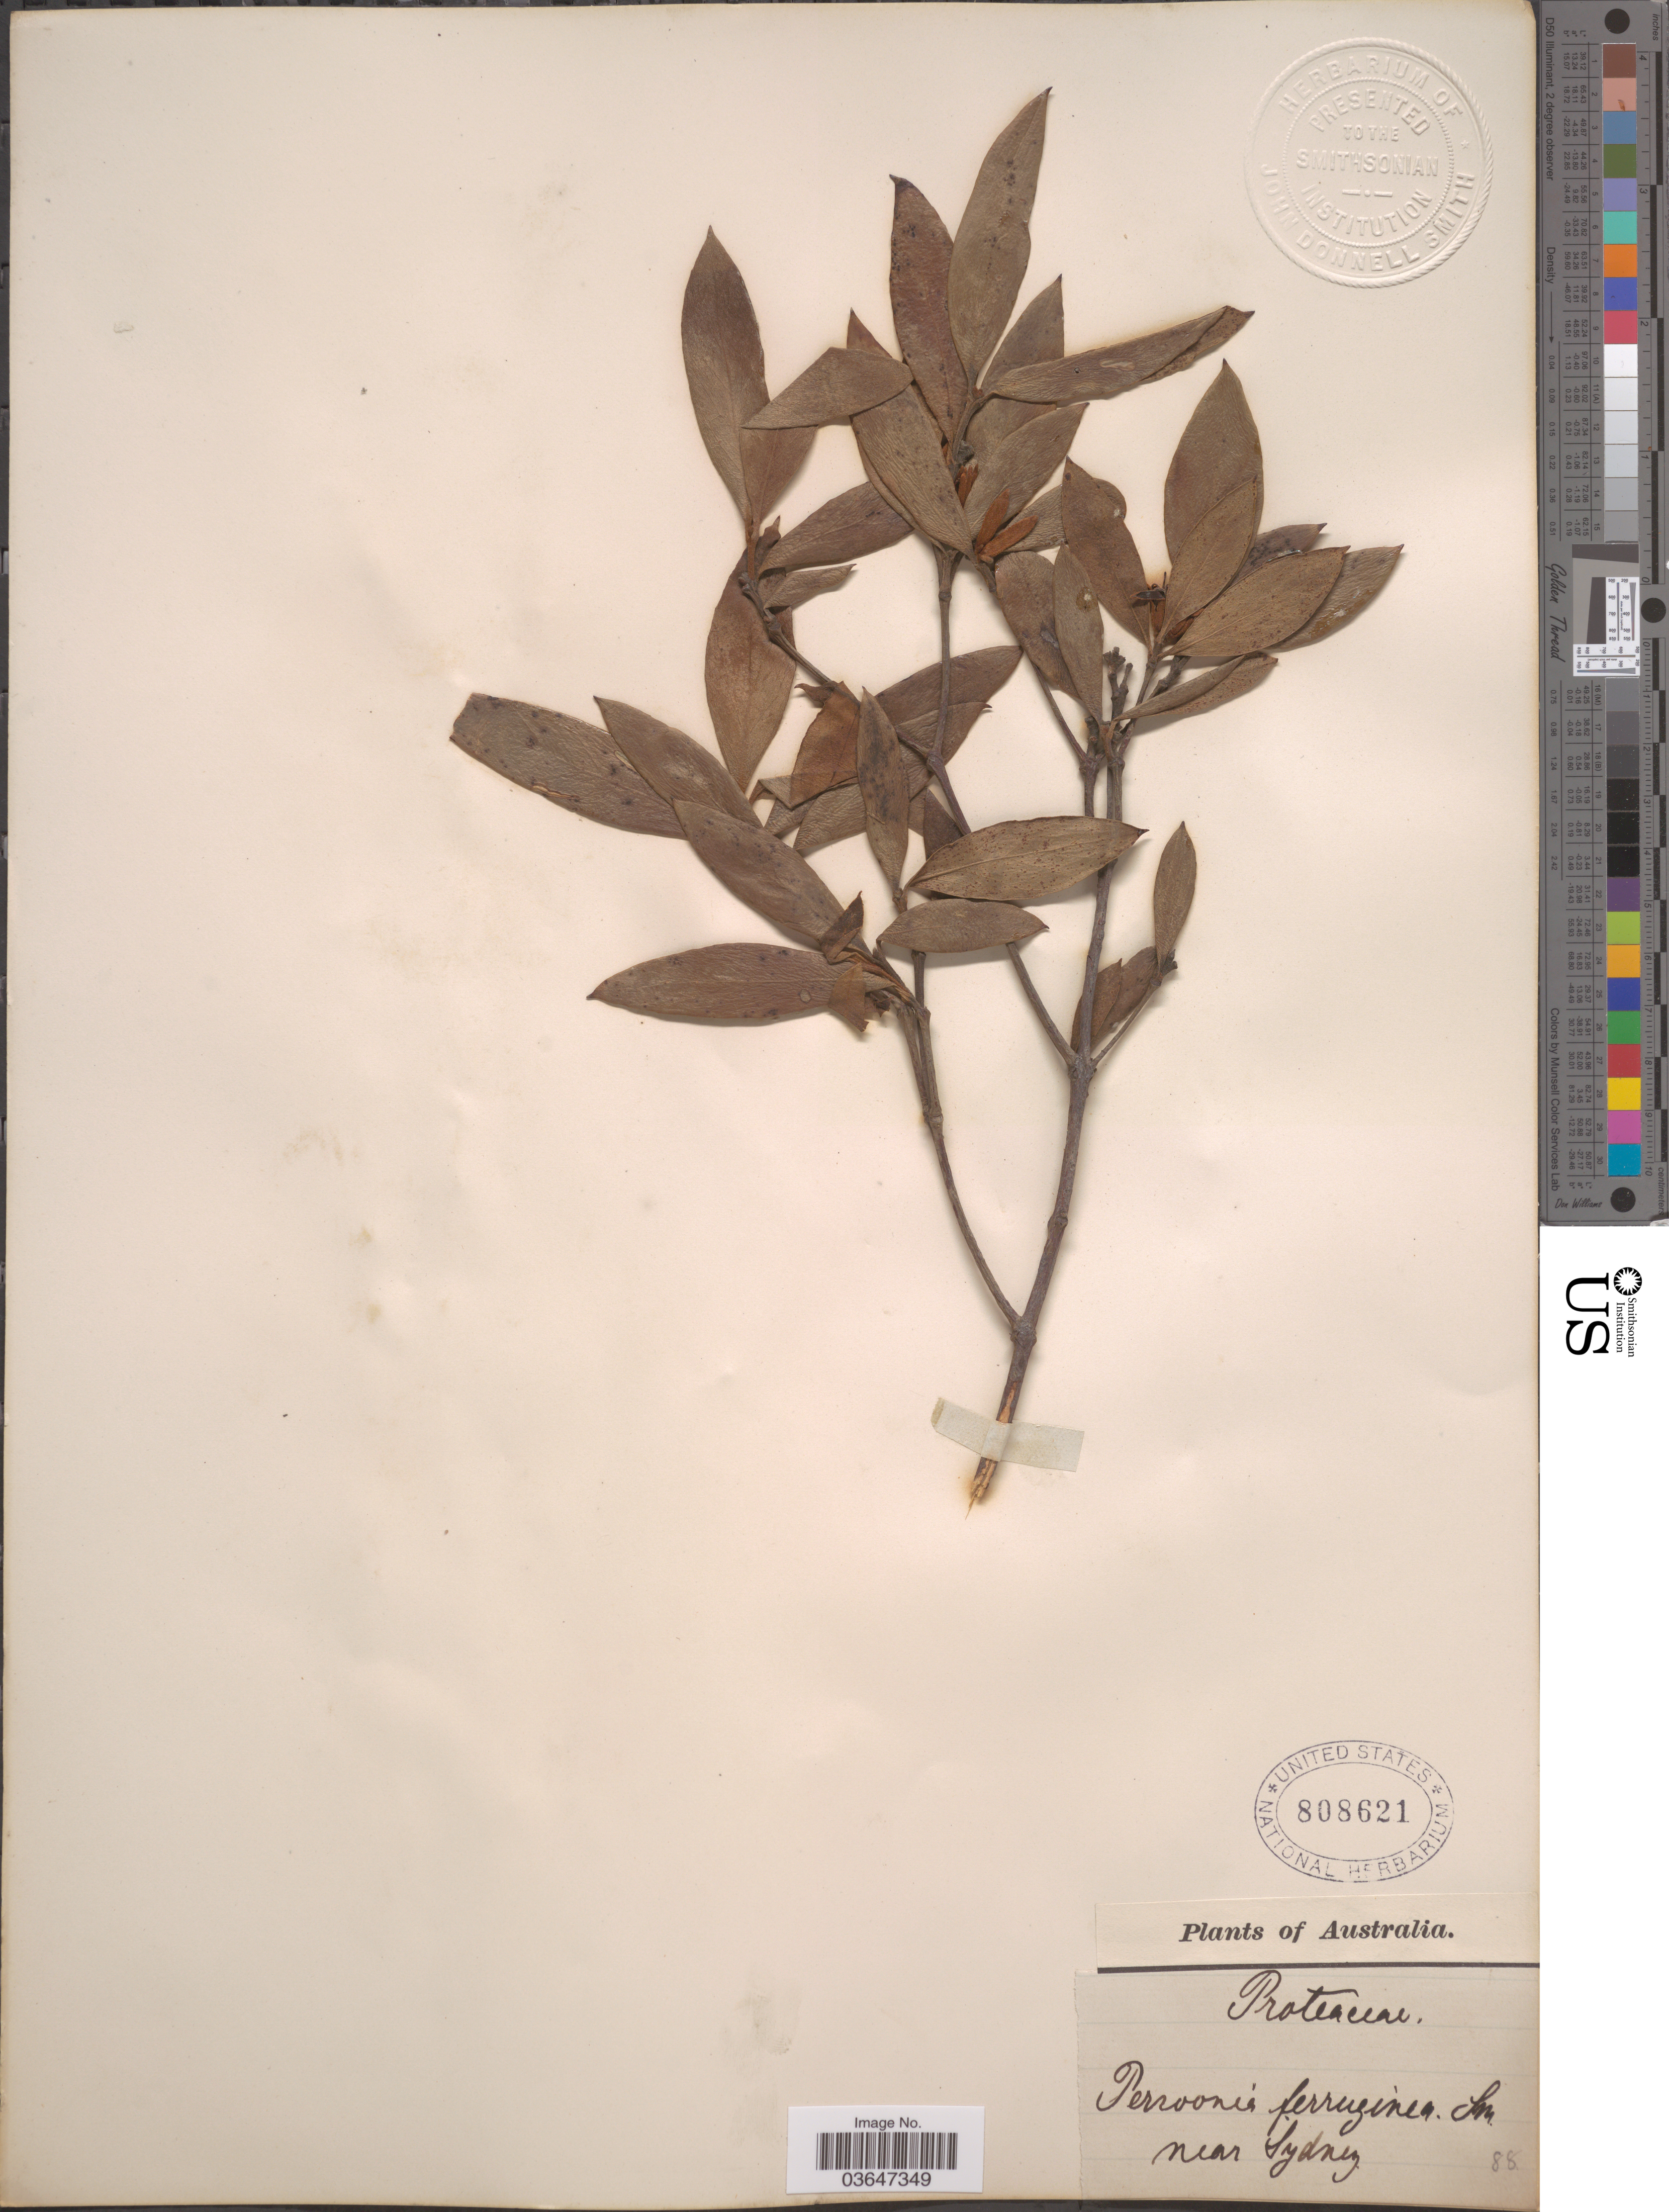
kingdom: Plantae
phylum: Tracheophyta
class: Magnoliopsida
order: Proteales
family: Proteaceae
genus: Persoonia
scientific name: Persoonia ferruginea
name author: Sm.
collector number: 88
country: Australia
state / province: New South Wales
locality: Near Sydney.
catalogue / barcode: US 808621